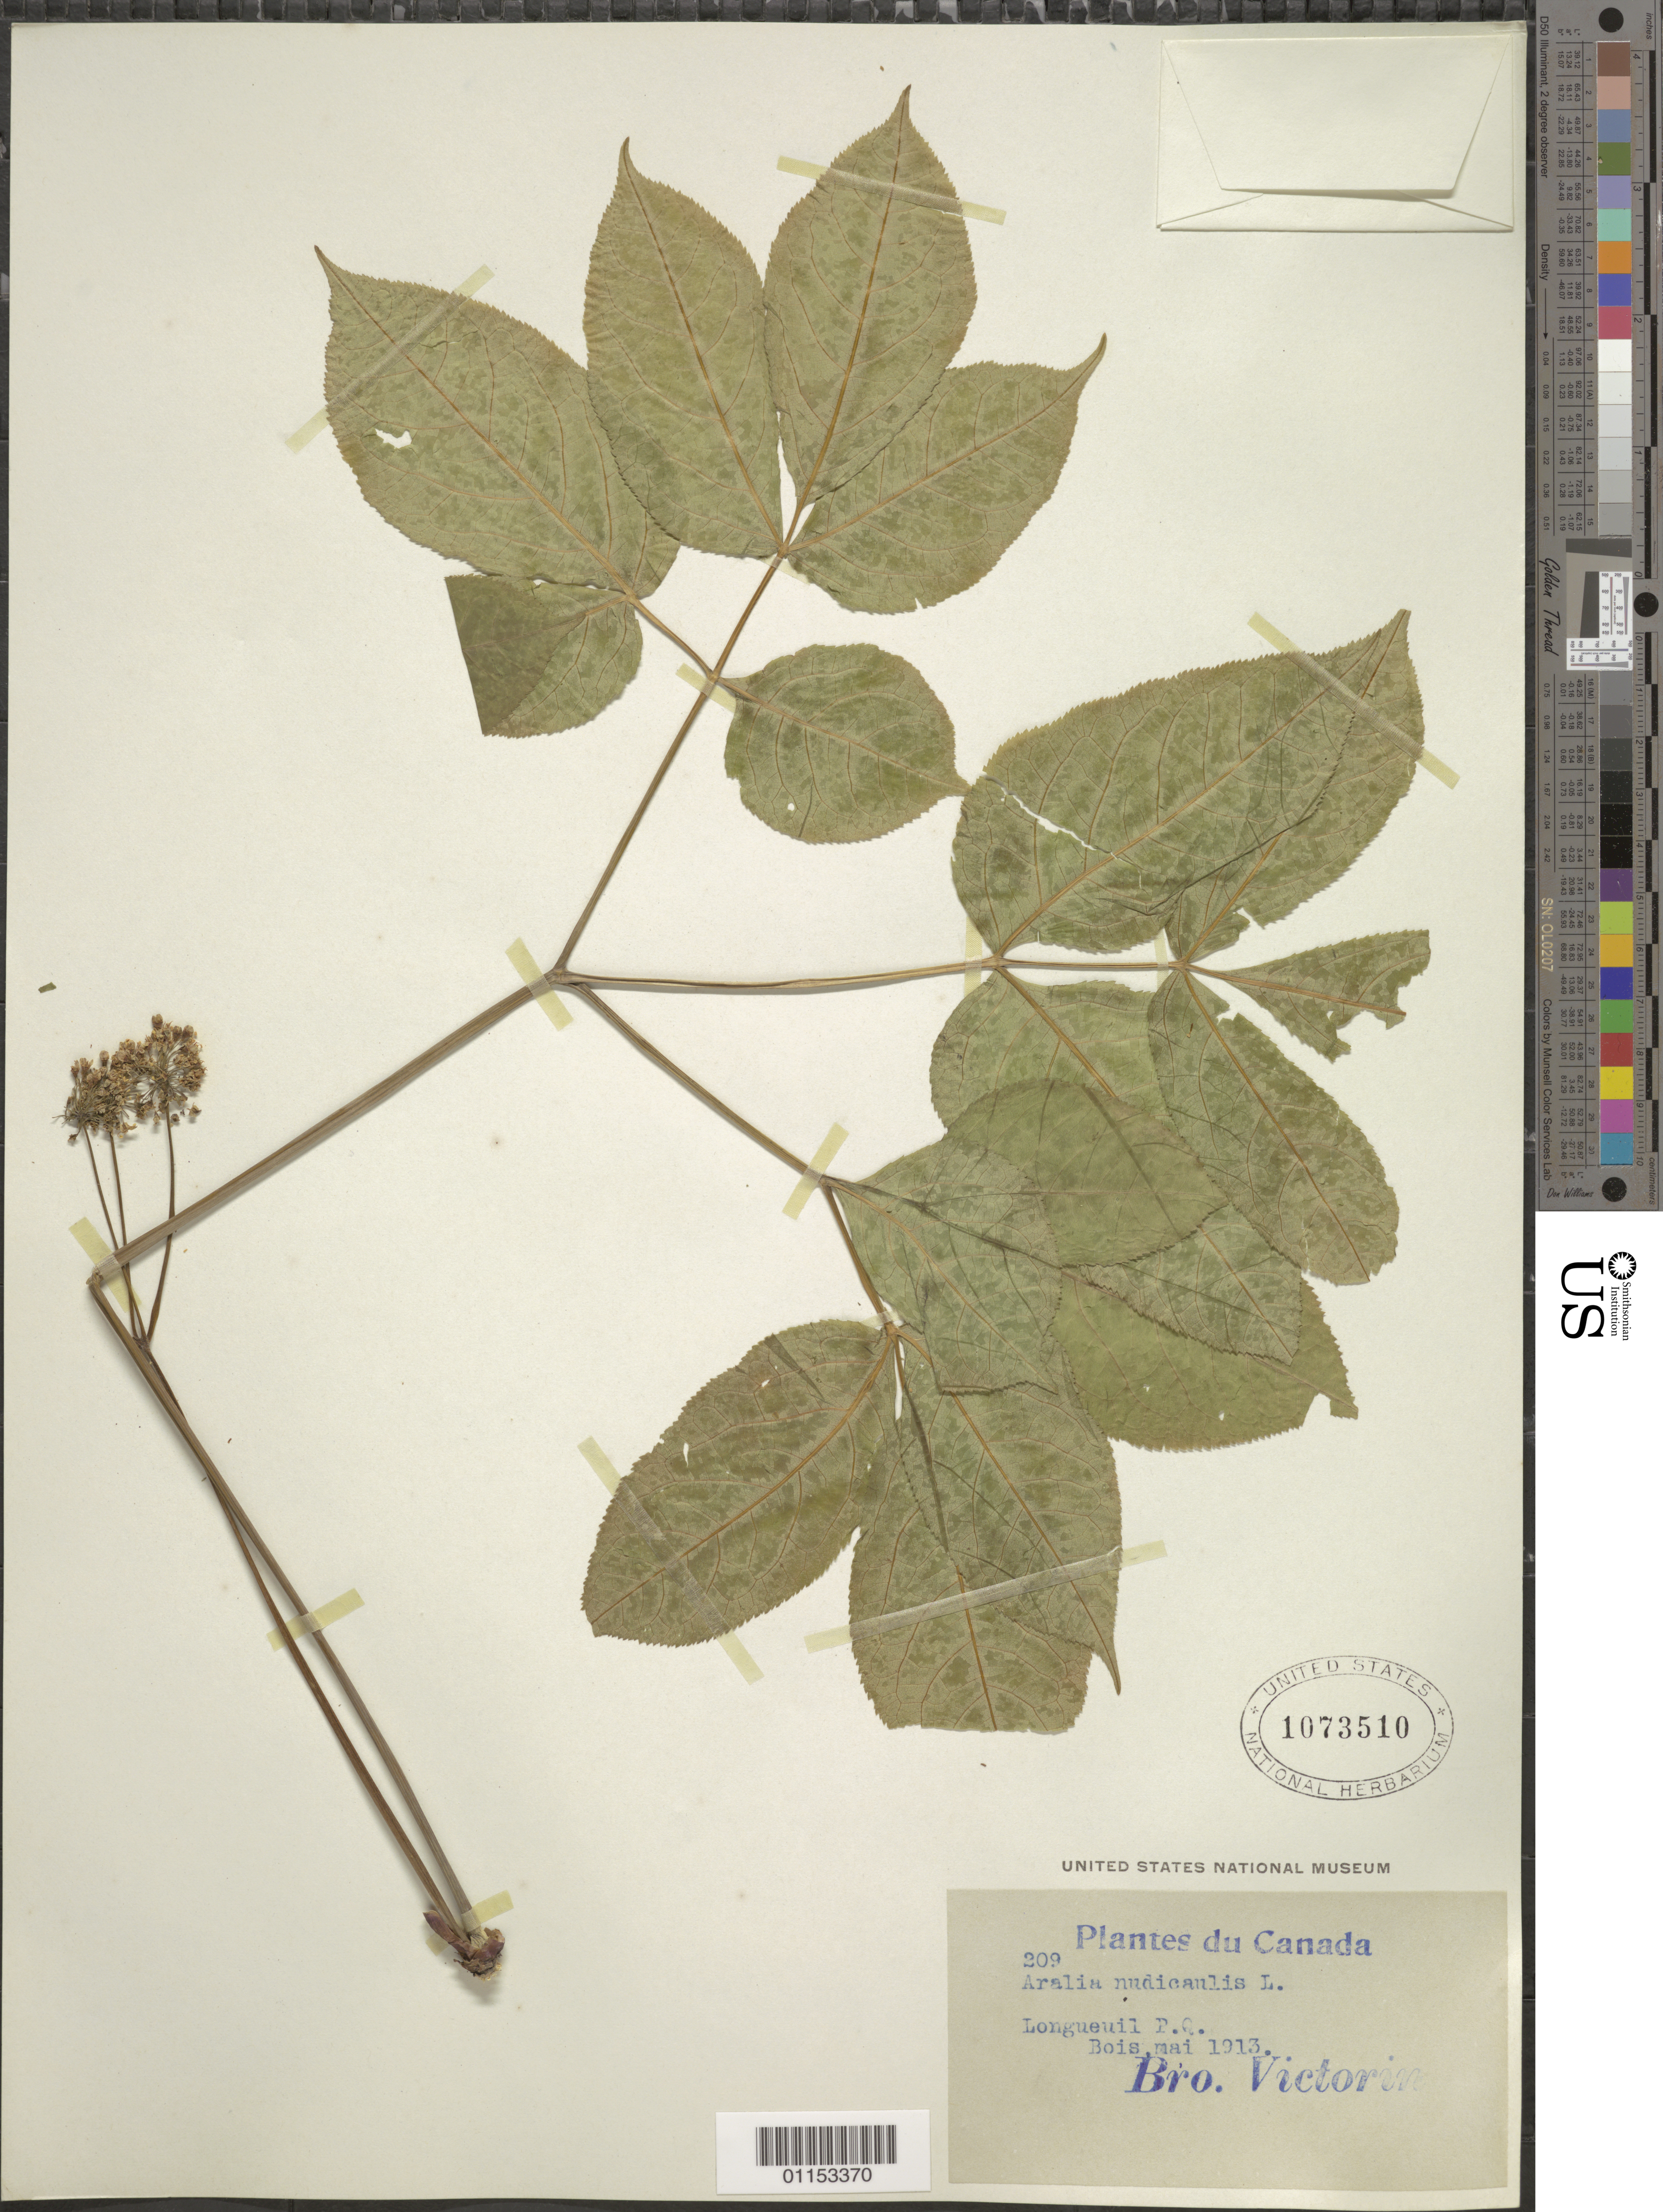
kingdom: Plantae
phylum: Tracheophyta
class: Magnoliopsida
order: Apiales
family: Araliaceae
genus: Aralia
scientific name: Aralia nudicaulis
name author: L.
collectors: Fr. Marie-Victorin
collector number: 209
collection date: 1913-05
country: Canada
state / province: Quebec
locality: Longueuil. Bois.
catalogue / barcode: US 1073510